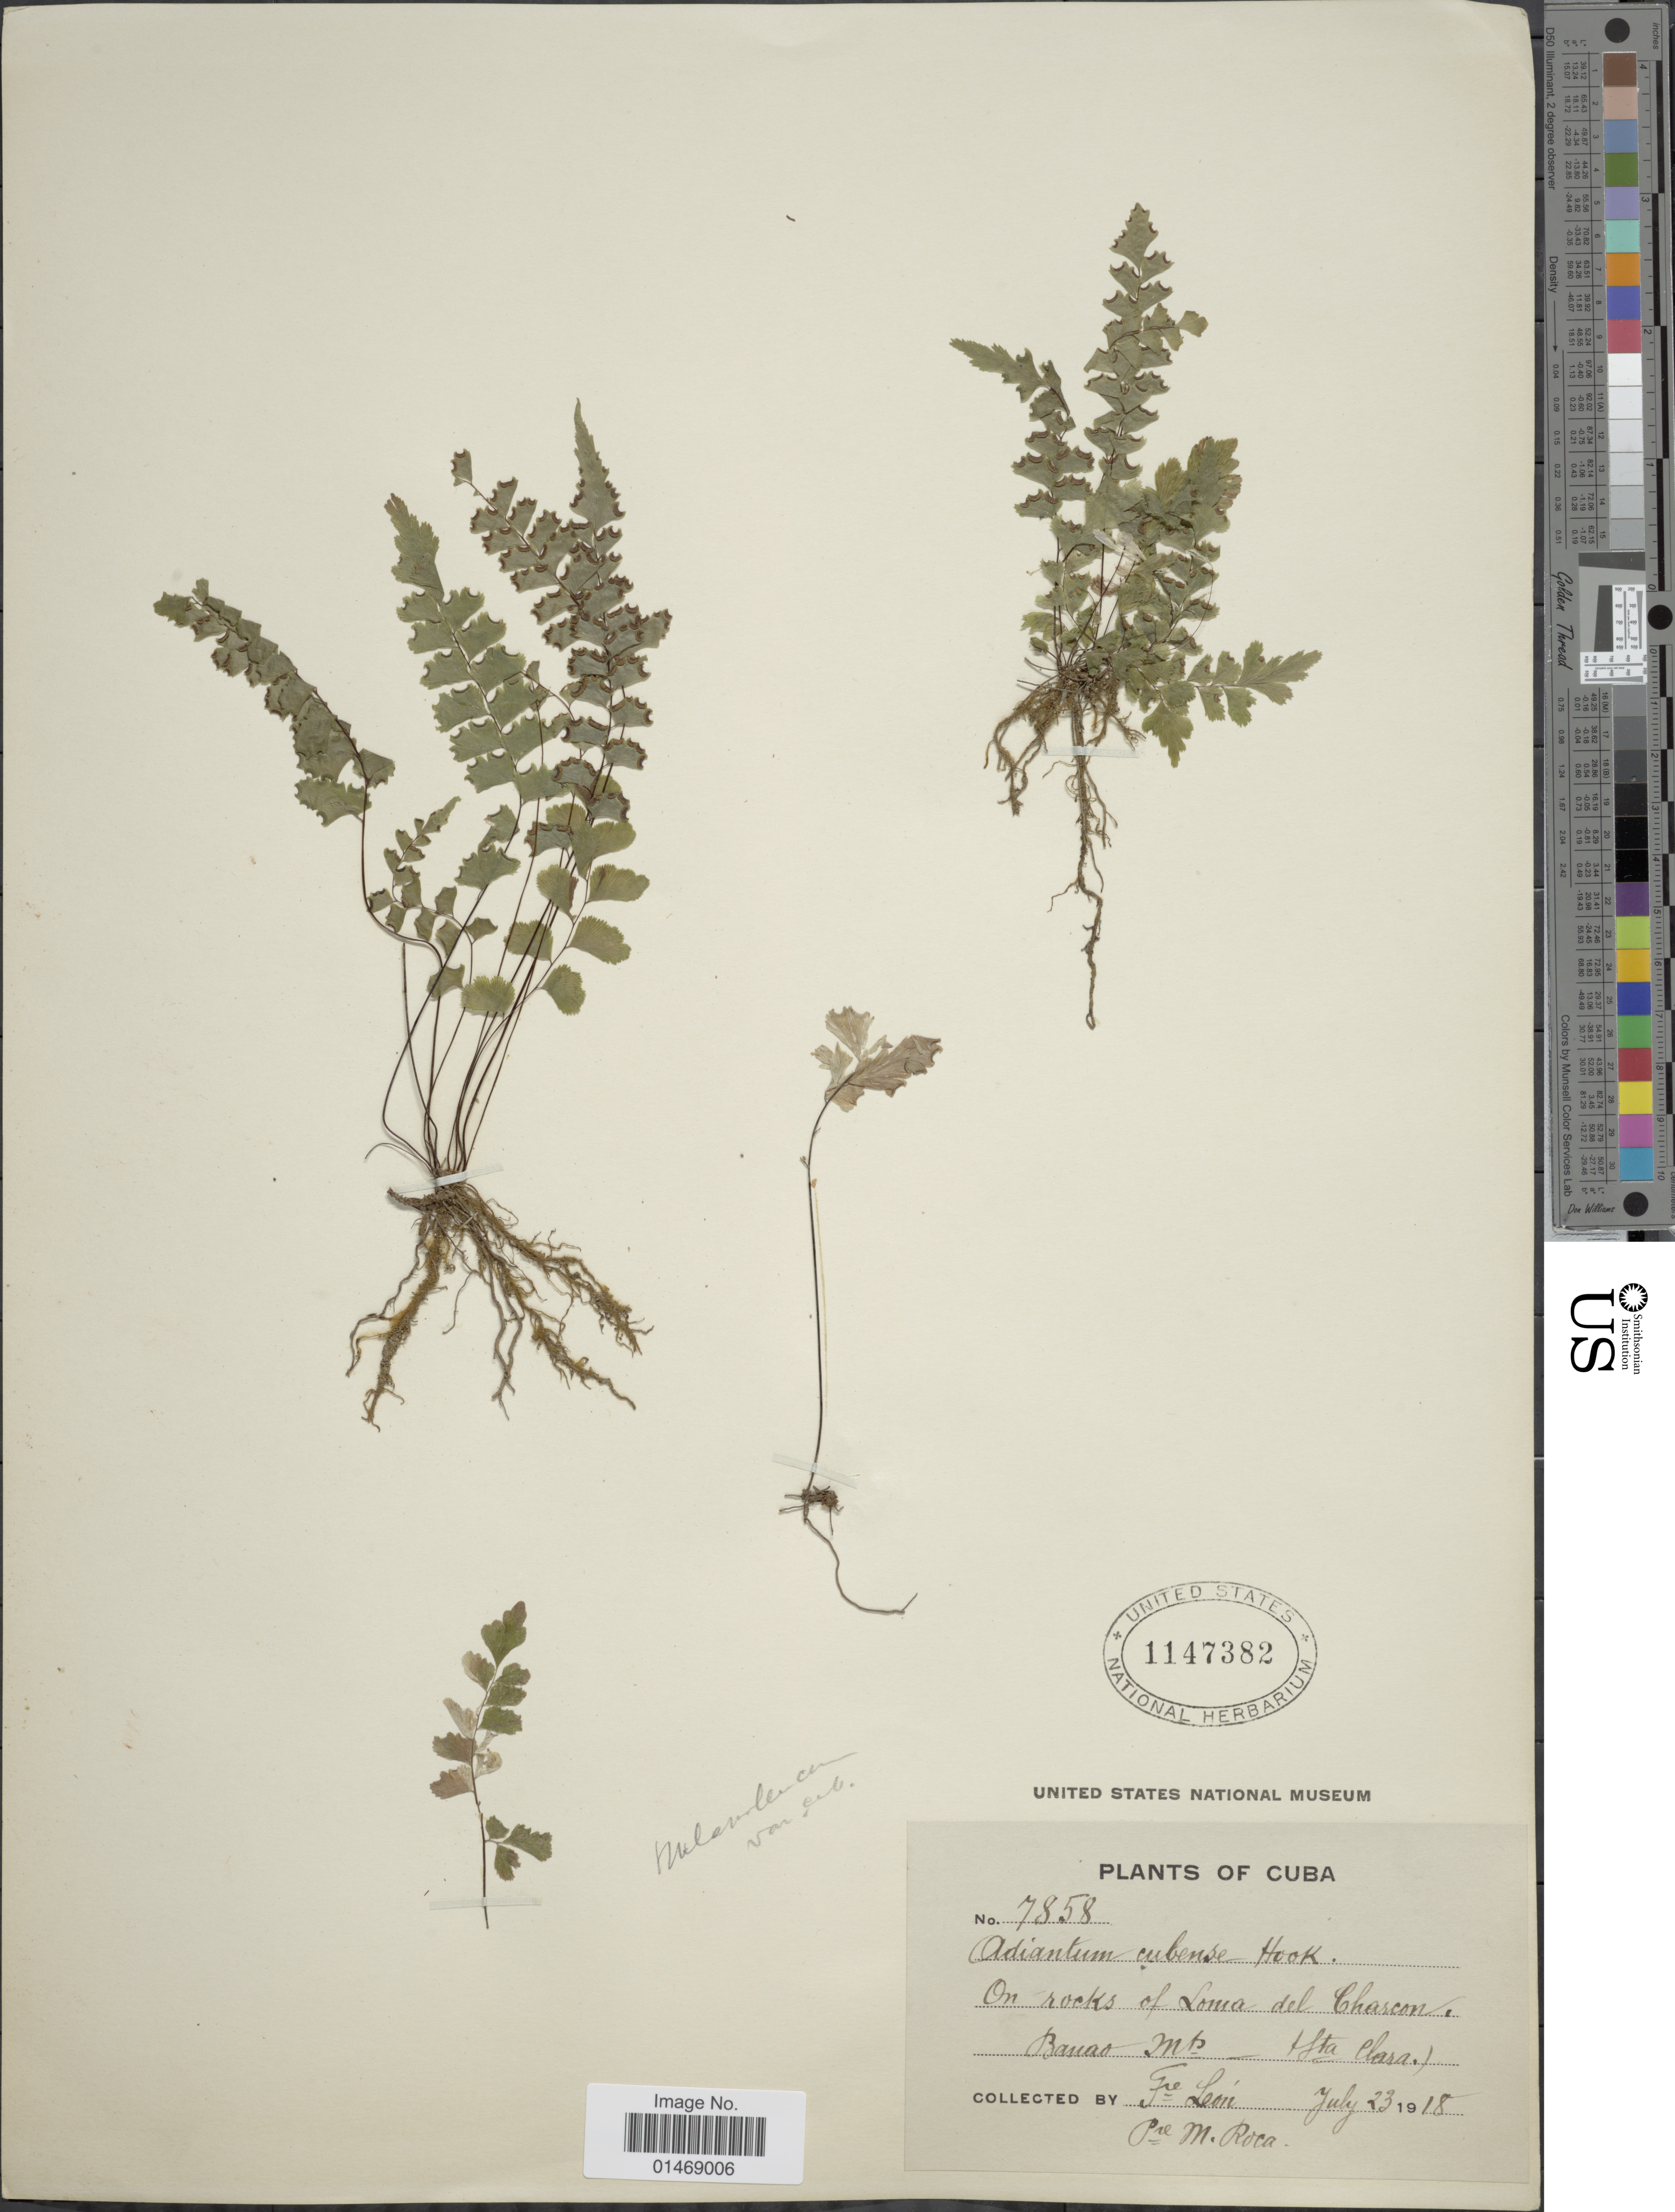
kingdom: Plantae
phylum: Tracheophyta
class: Polypodiopsida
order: Polypodiales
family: Pteridaceae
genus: Adiantum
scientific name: Adiantum melanoleucum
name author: Willd.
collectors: Bro. León & P. Roca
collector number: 7858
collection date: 1918-07-23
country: Cuba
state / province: Las Villas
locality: On rocks of Loma del Charcon, Banao Mts - (Sta Clara)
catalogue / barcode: US 1147382